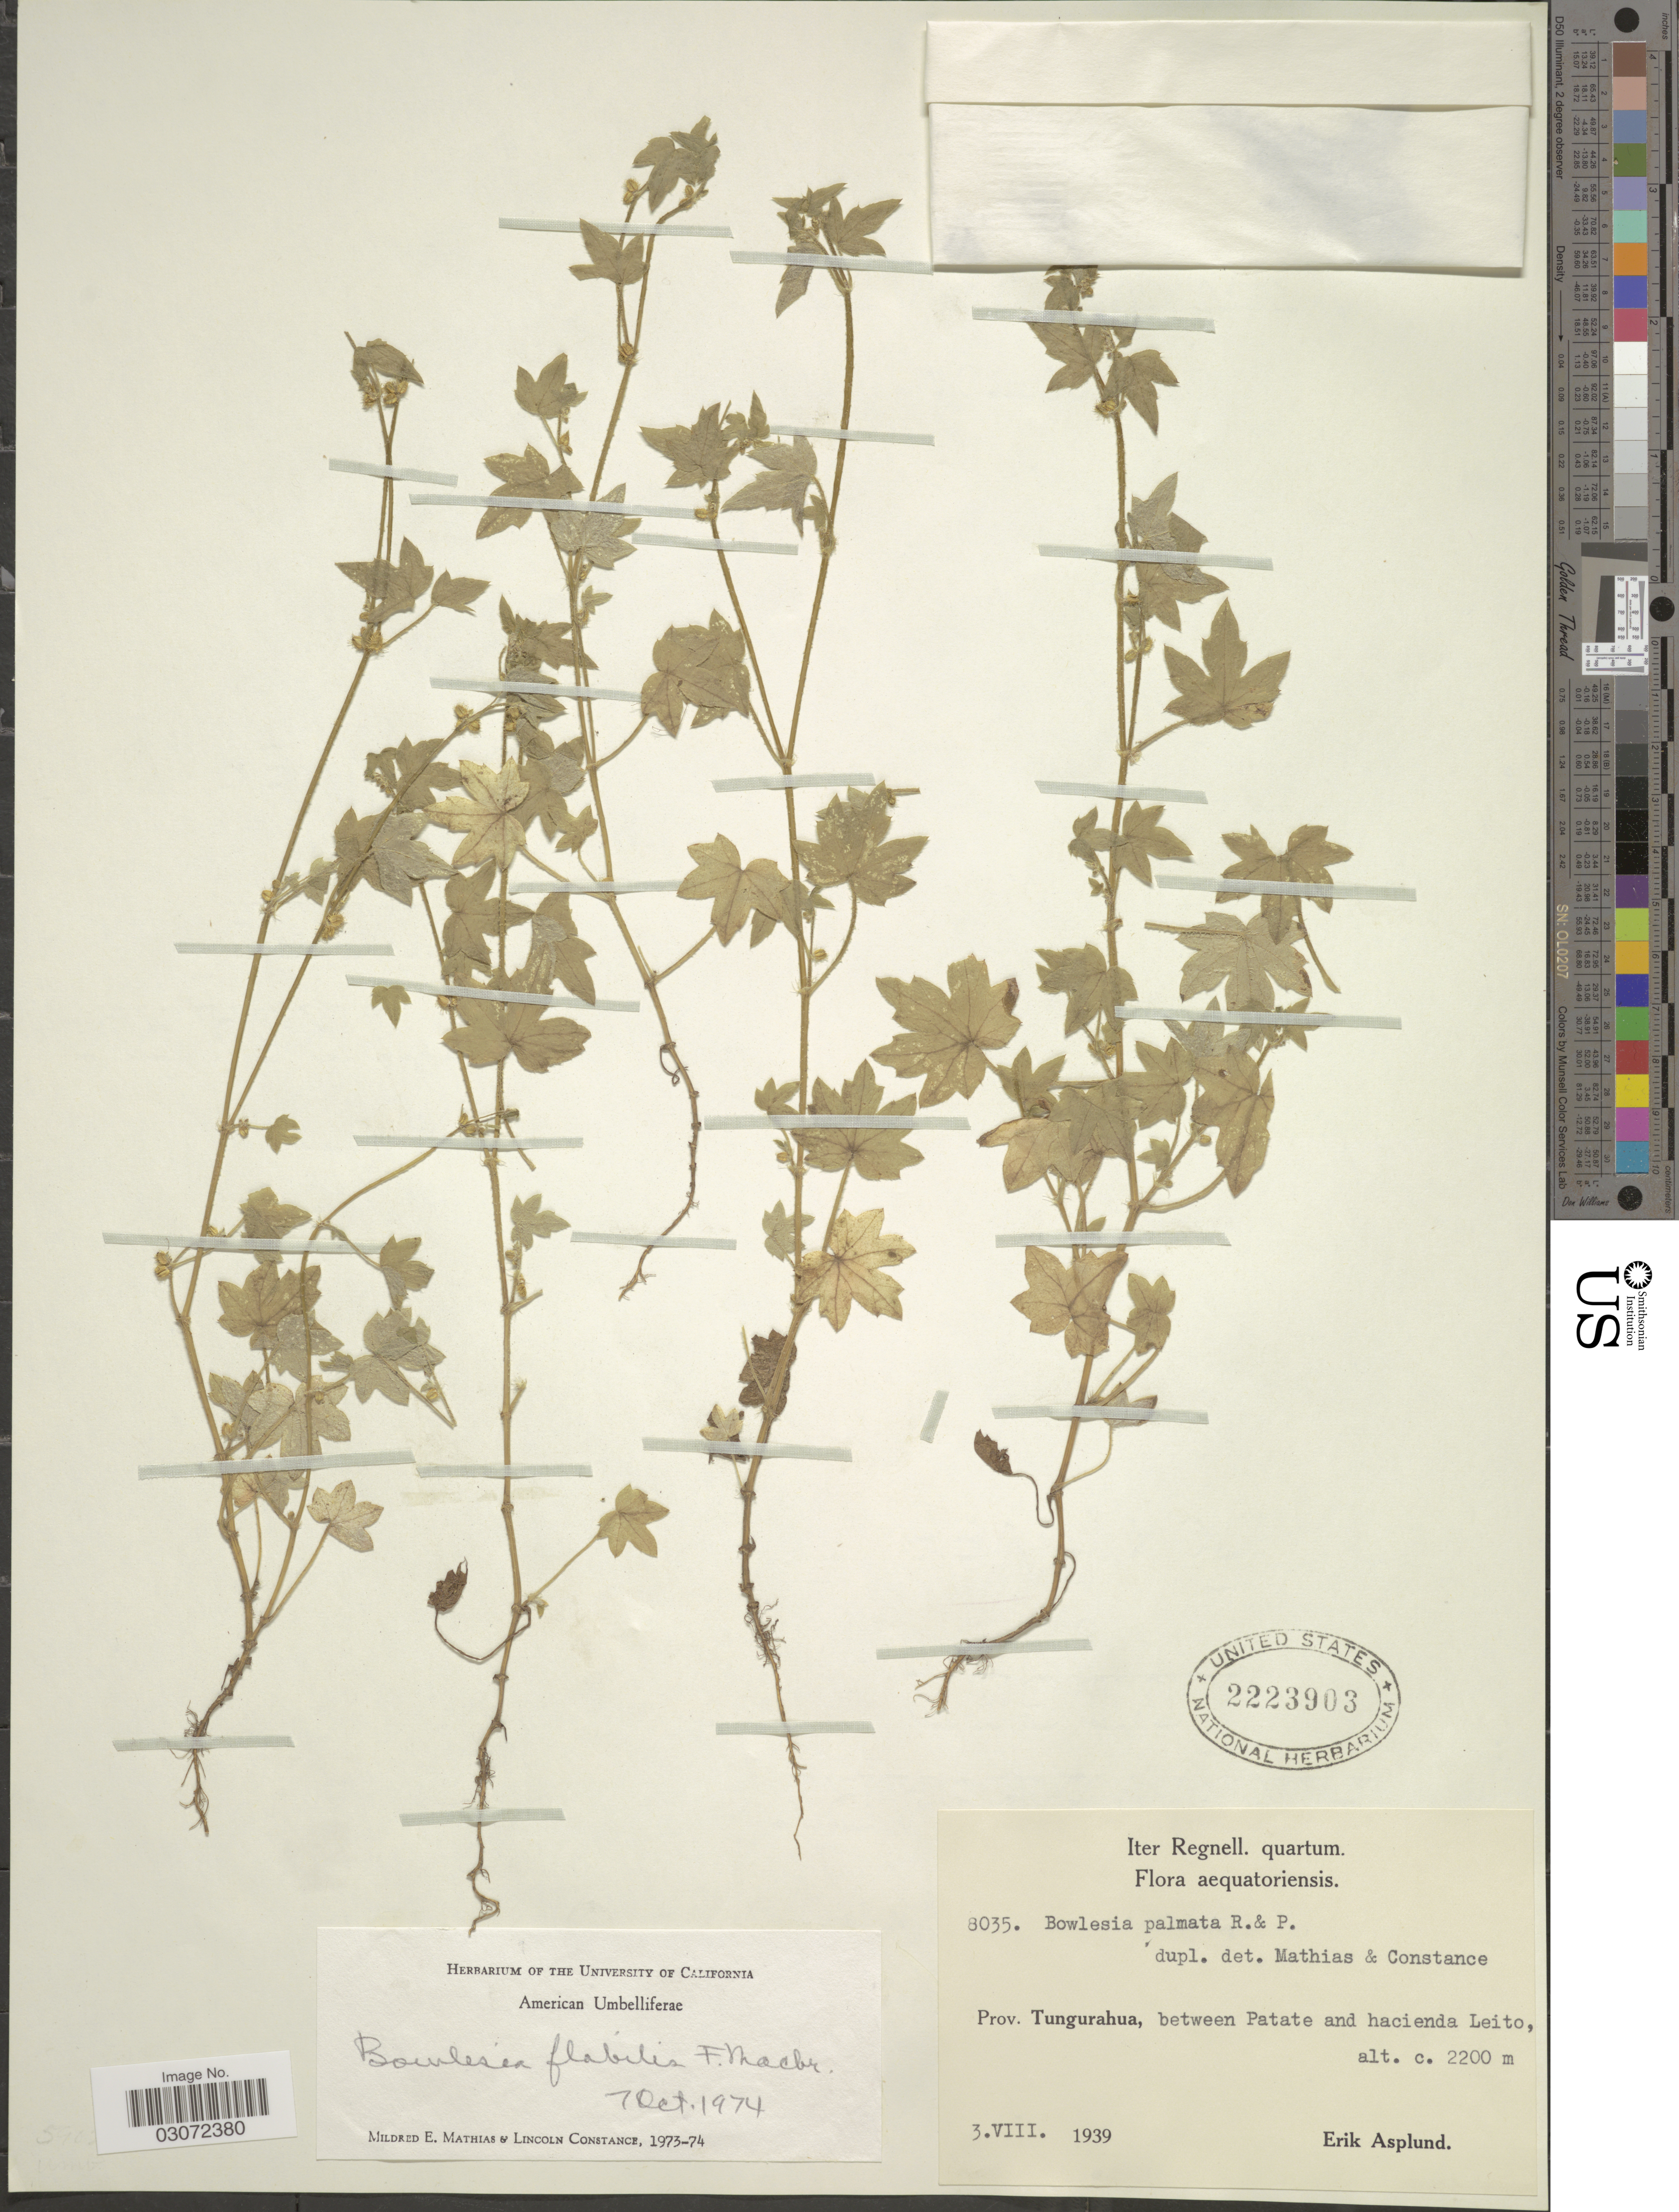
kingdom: Plantae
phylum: Tracheophyta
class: Magnoliopsida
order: Apiales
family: Apiaceae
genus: Bowlesia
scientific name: Bowlesia flabilis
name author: J.F. Macbr.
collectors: E. Asplund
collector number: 8035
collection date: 1939-08-03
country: Ecuador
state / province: Tungurahua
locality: Between Patate and hacienda Leito.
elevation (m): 2200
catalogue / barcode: US 2223903